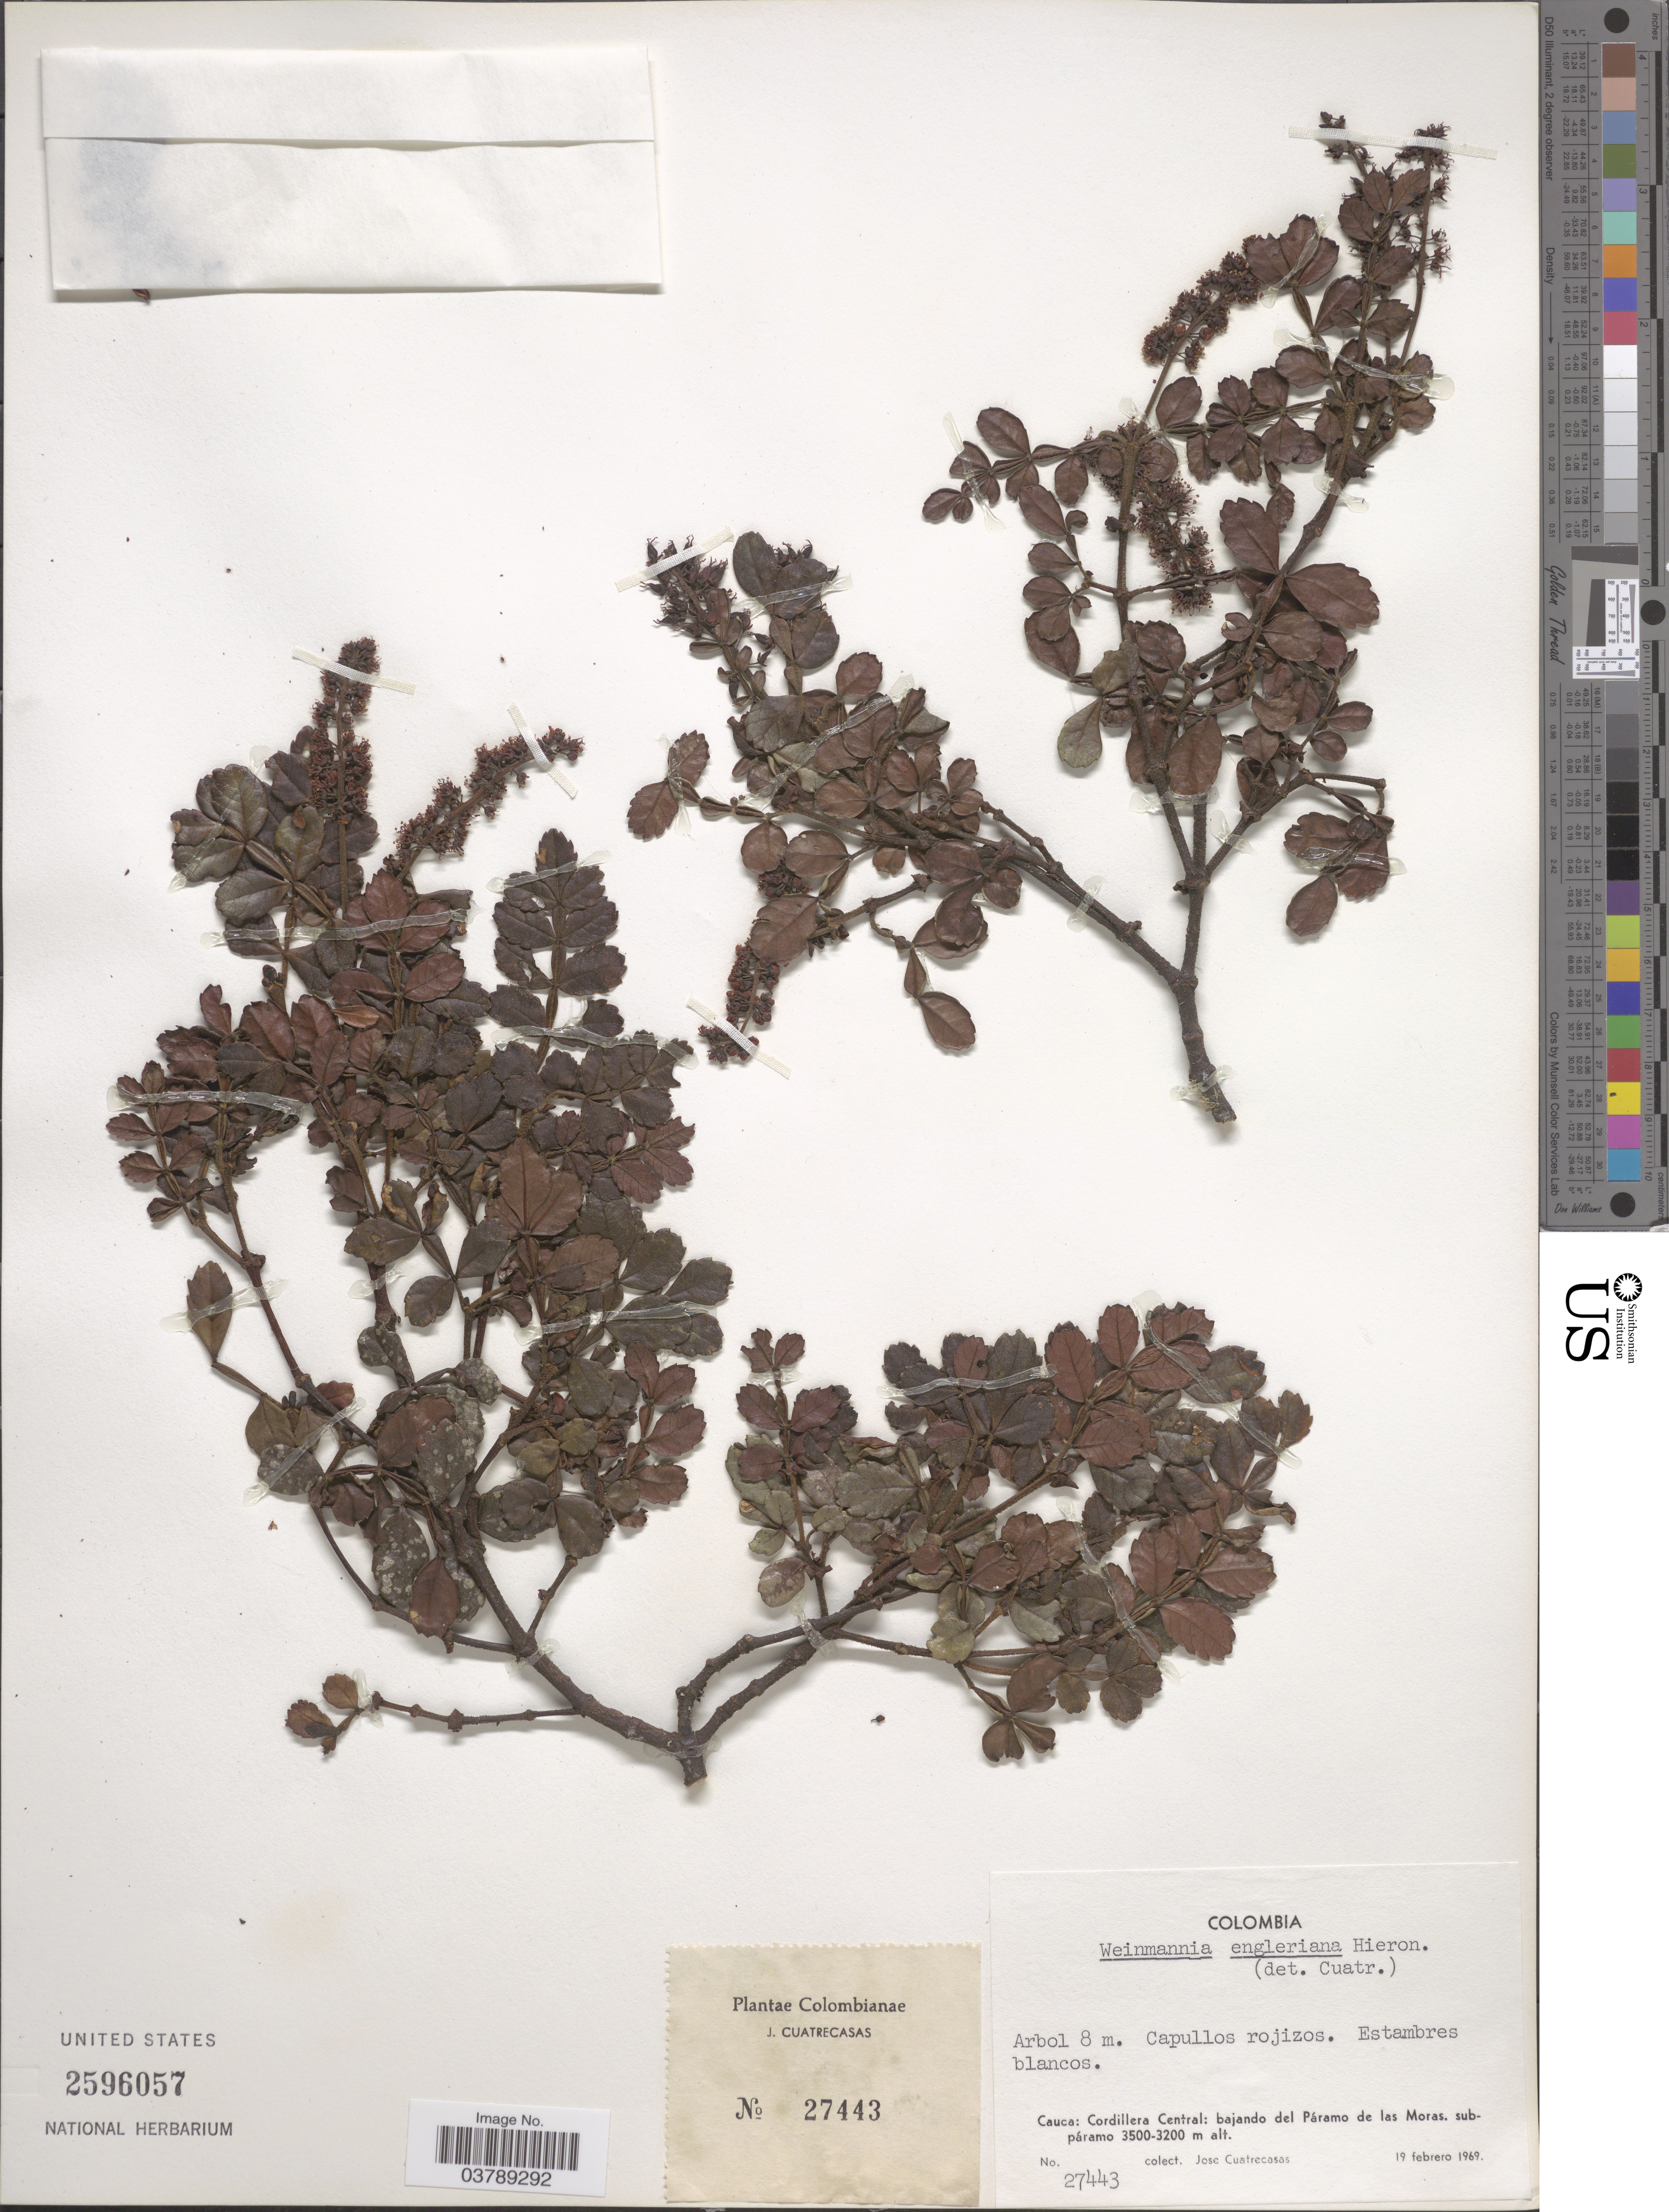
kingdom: Plantae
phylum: Tracheophyta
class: Magnoliopsida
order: Oxalidales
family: Cunoniaceae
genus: Weinmannia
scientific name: Weinmannia mariquitae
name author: Szyszyl.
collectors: J. Cuatrecasas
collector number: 27443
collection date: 1969-02-19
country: Colombia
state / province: Cauca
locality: Cordillera Central: bajando del Páramo de las Moras.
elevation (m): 3200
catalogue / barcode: US 2596057